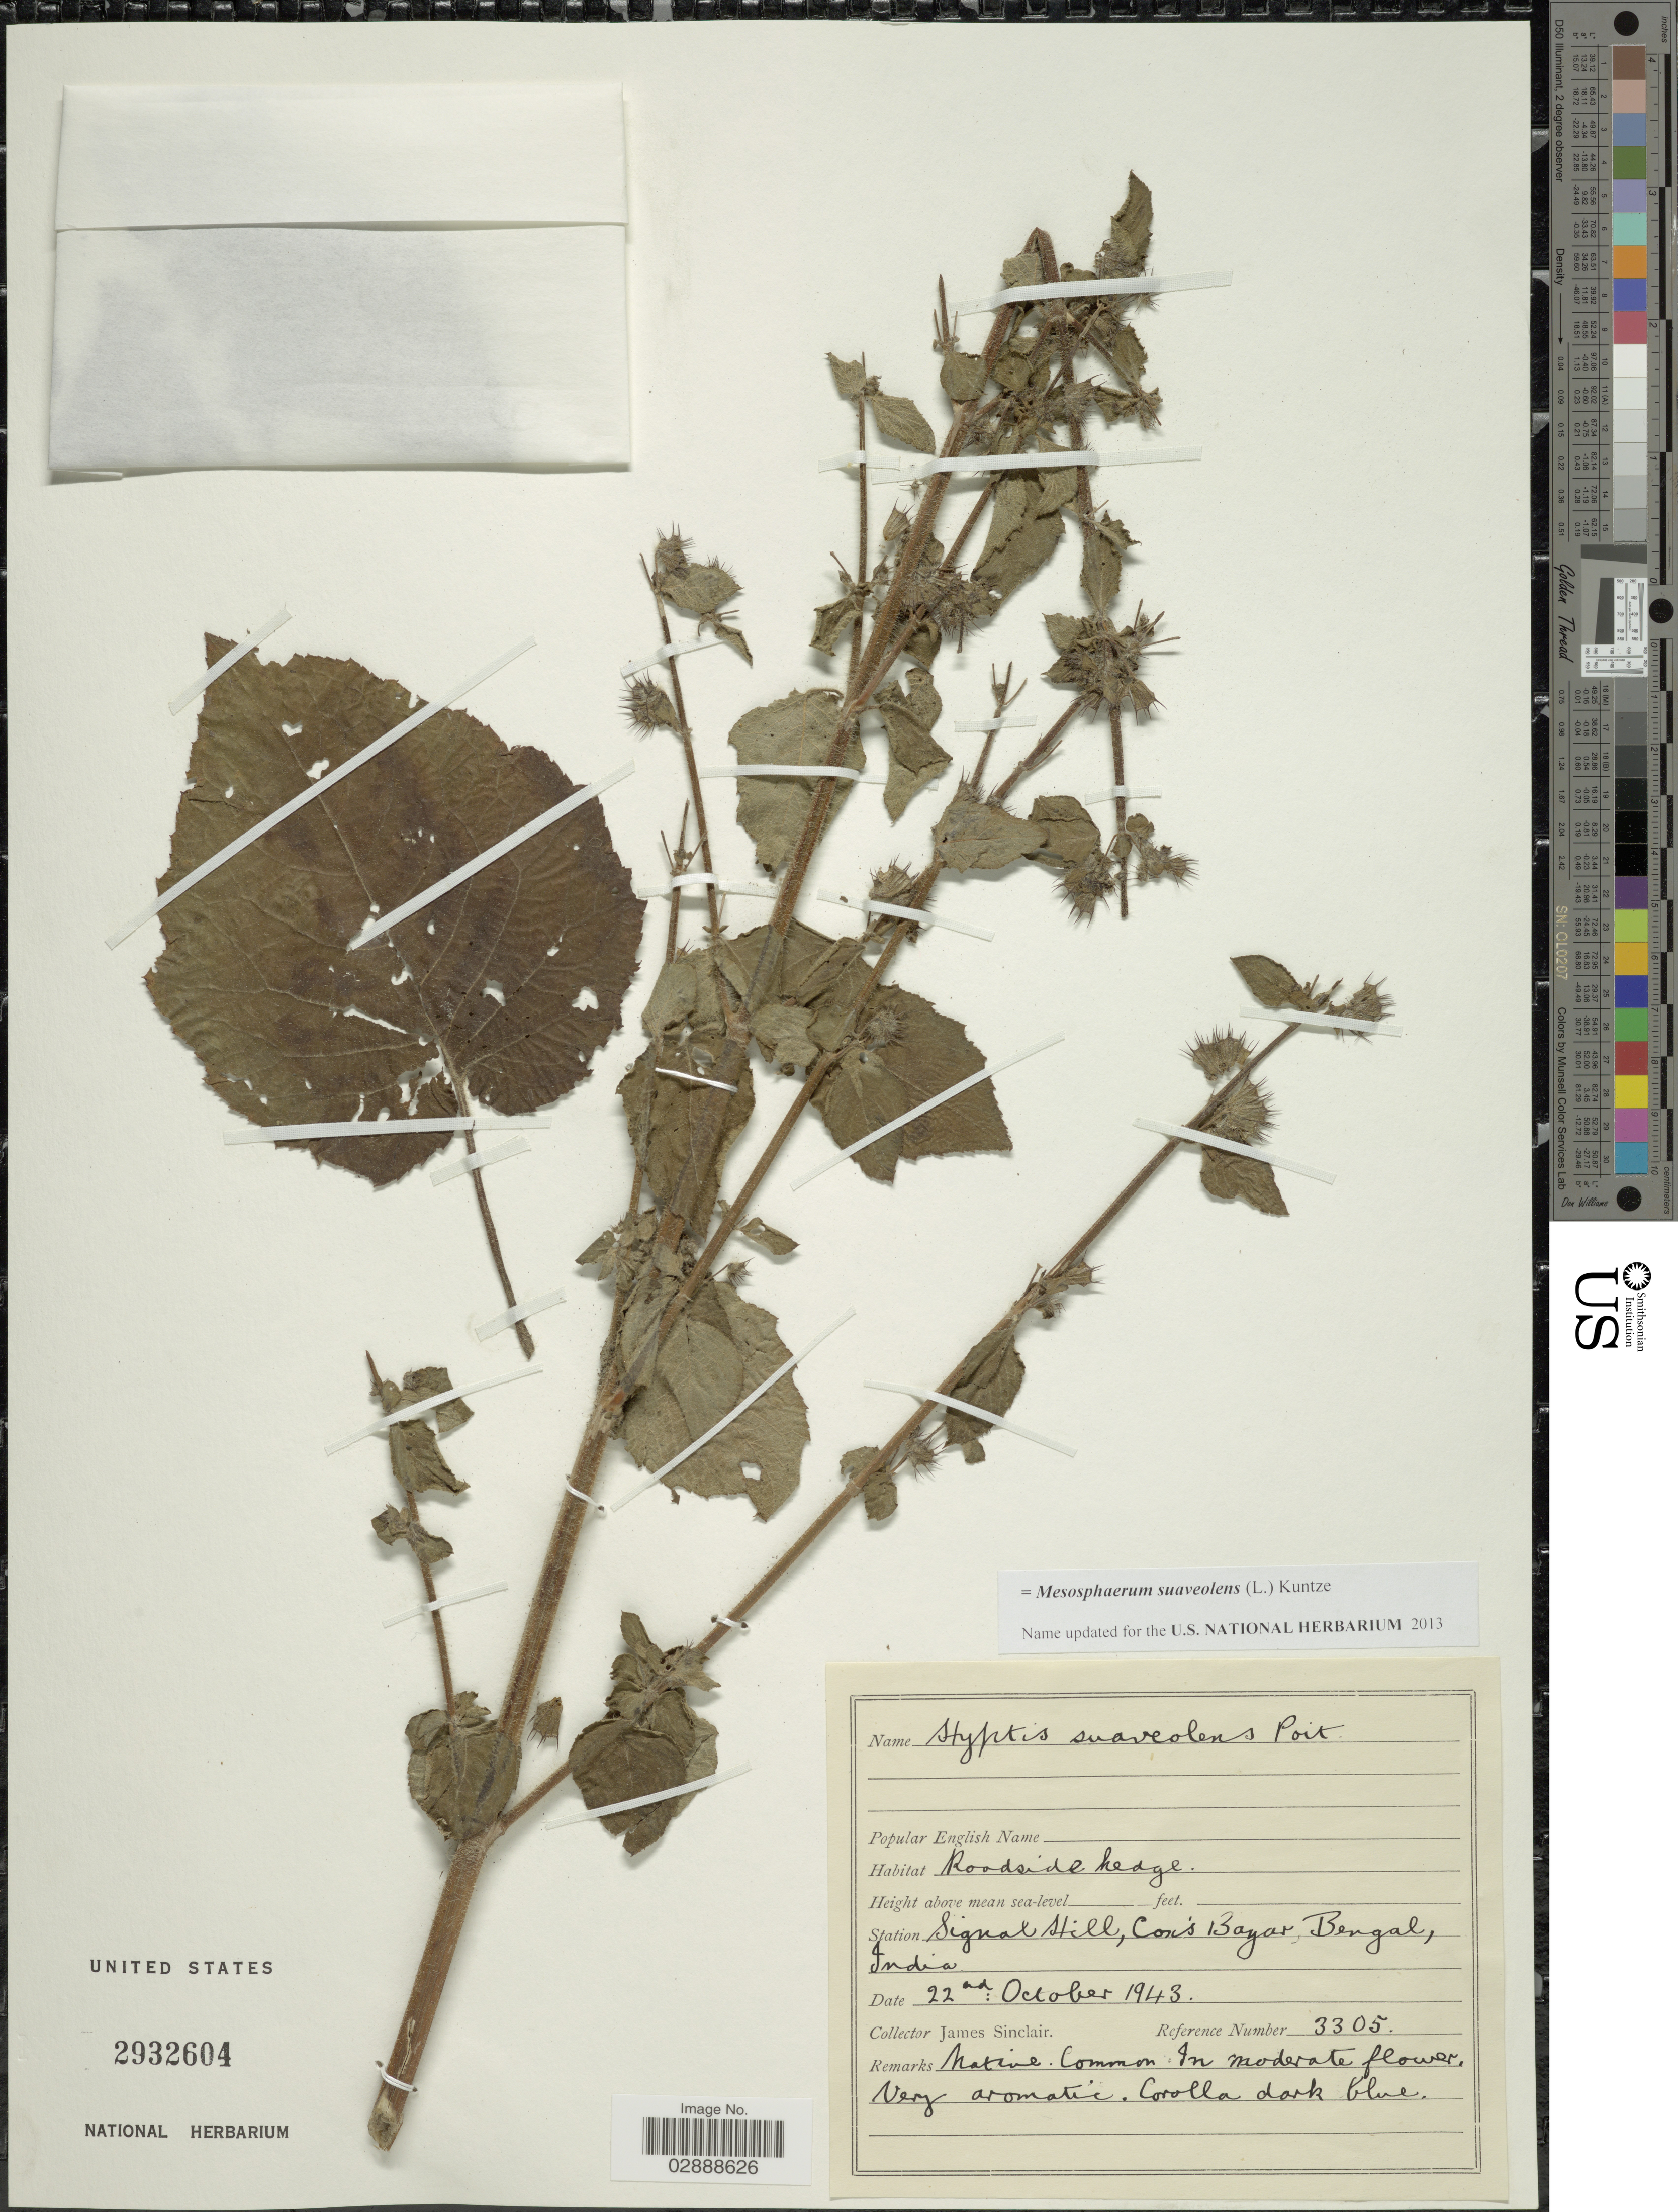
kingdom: Plantae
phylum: Tracheophyta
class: Magnoliopsida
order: Lamiales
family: Lamiaceae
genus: Mesosphaerum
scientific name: Mesosphaerum suaveolens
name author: (L.) Kuntze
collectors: J. Sinclair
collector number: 3305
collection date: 1943-10-22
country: Bangladesh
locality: Station Signal Hill, Cox's Bazar, Bengal.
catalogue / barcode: US 2932604